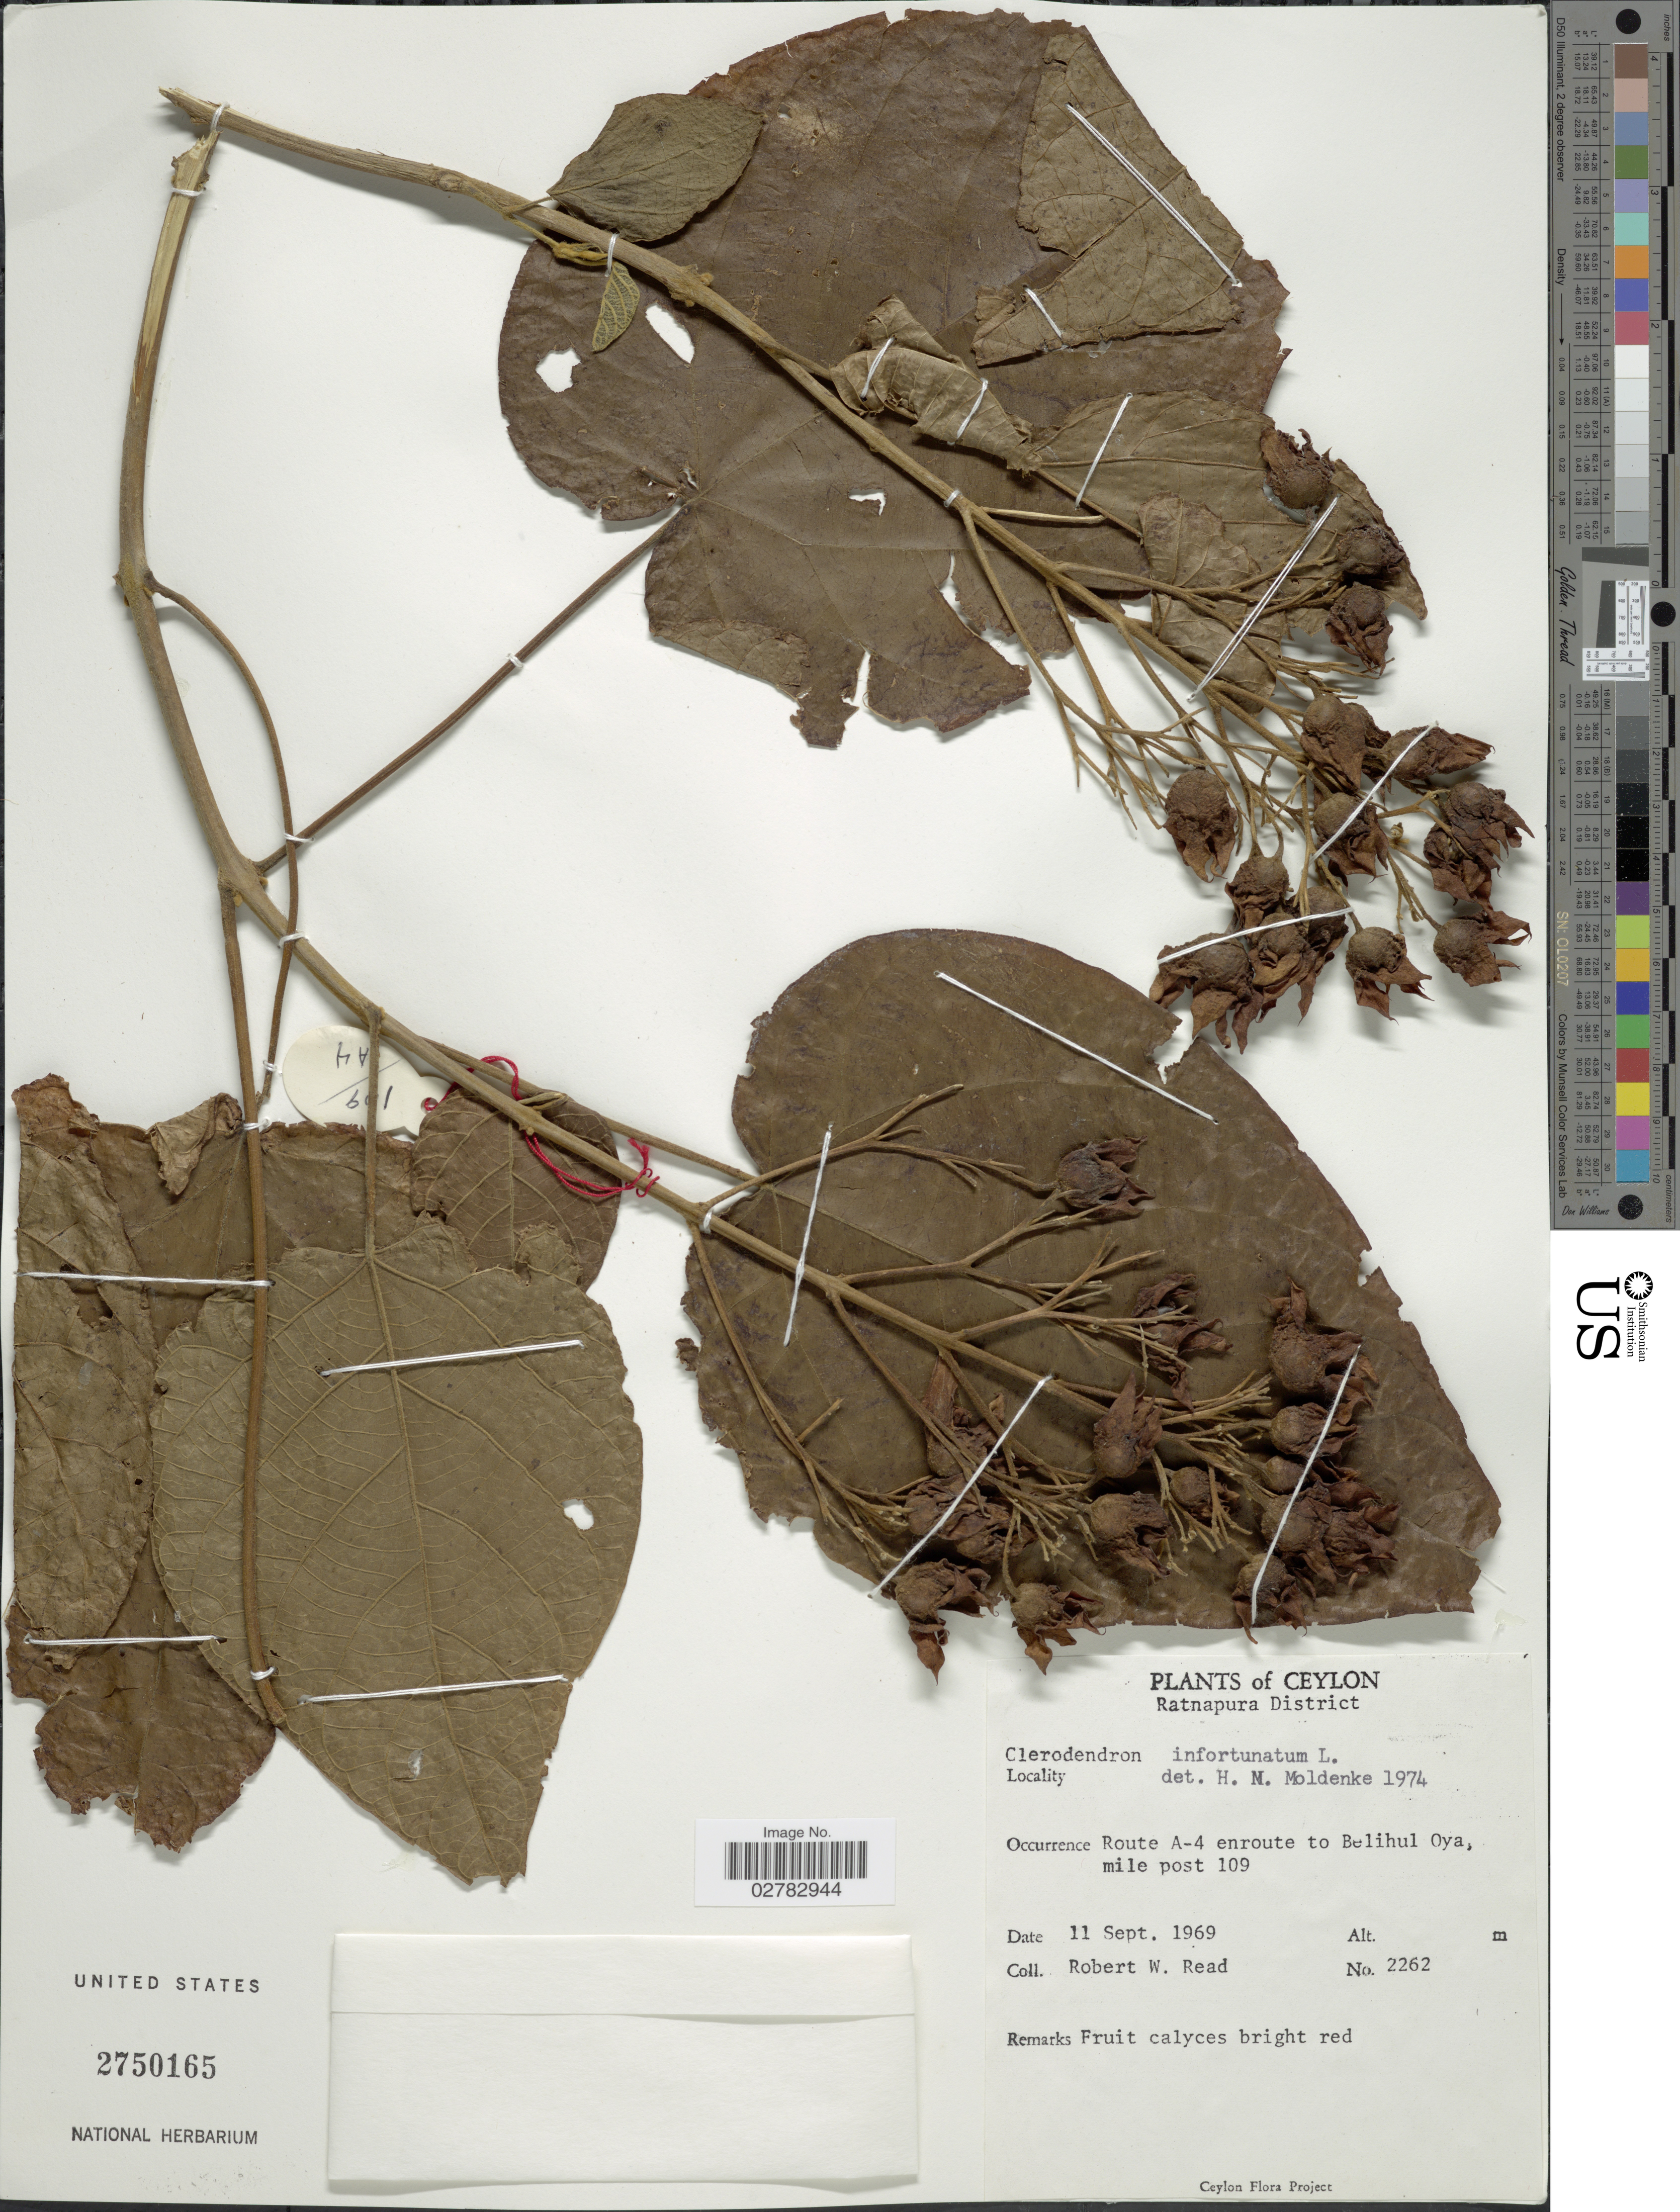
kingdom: Plantae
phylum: Tracheophyta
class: Magnoliopsida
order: Lamiales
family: Lamiaceae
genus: Clerodendrum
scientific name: Clerodendrum infortunatum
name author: L.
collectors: R. W. Read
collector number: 2262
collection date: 1969-09-11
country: Sri Lanka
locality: Ceylon. Ratnapura District. Route-A4 enroute to Belihul Oya, mile post 109.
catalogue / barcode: US 2750165